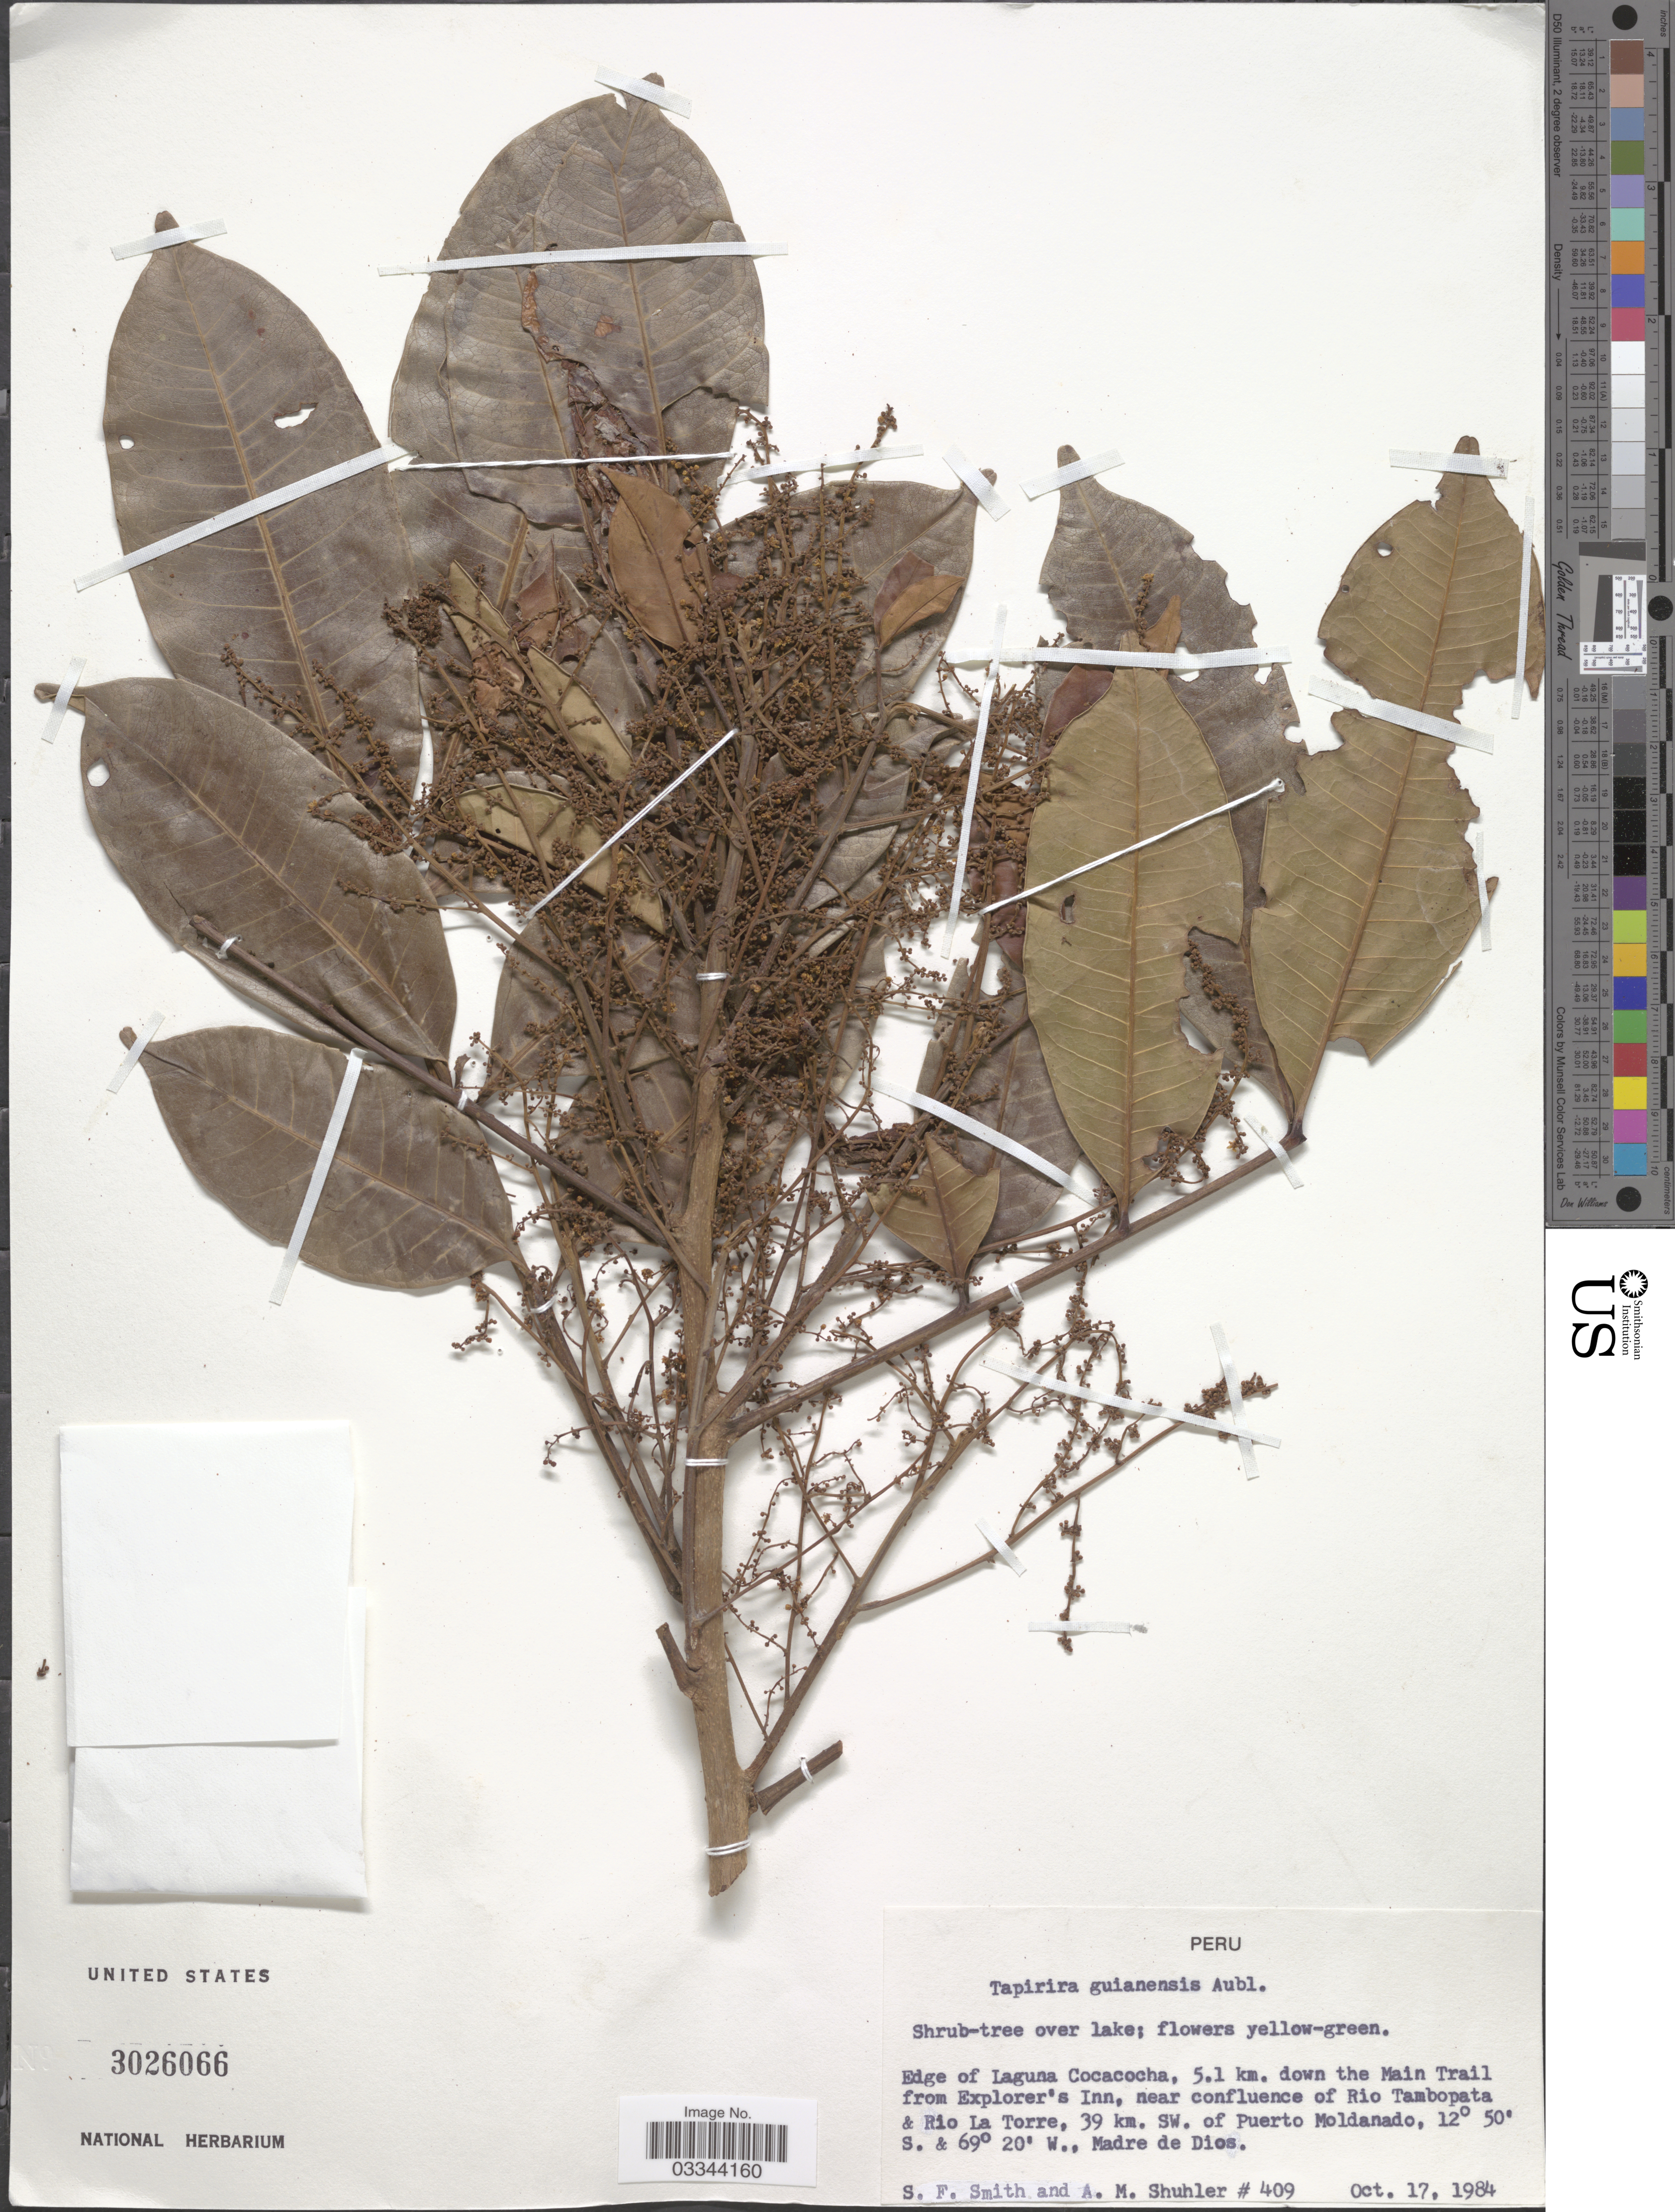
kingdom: Plantae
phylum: Tracheophyta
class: Magnoliopsida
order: Sapindales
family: Anacardiaceae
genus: Tapirira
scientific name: Tapirira guianensis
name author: Aubl.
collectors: S.F. Smith & A. Shuhler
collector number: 409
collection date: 1984-10-17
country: Peru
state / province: Madre de Dios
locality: Edge of Laguna Cocacocha, 5.1 km. down the Main Trail from Explorer's Inn, near the confluence of Rio Tambopata & Rio La Torre, 39 km. SW. of Puerto Moldonado.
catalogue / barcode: US 3026066